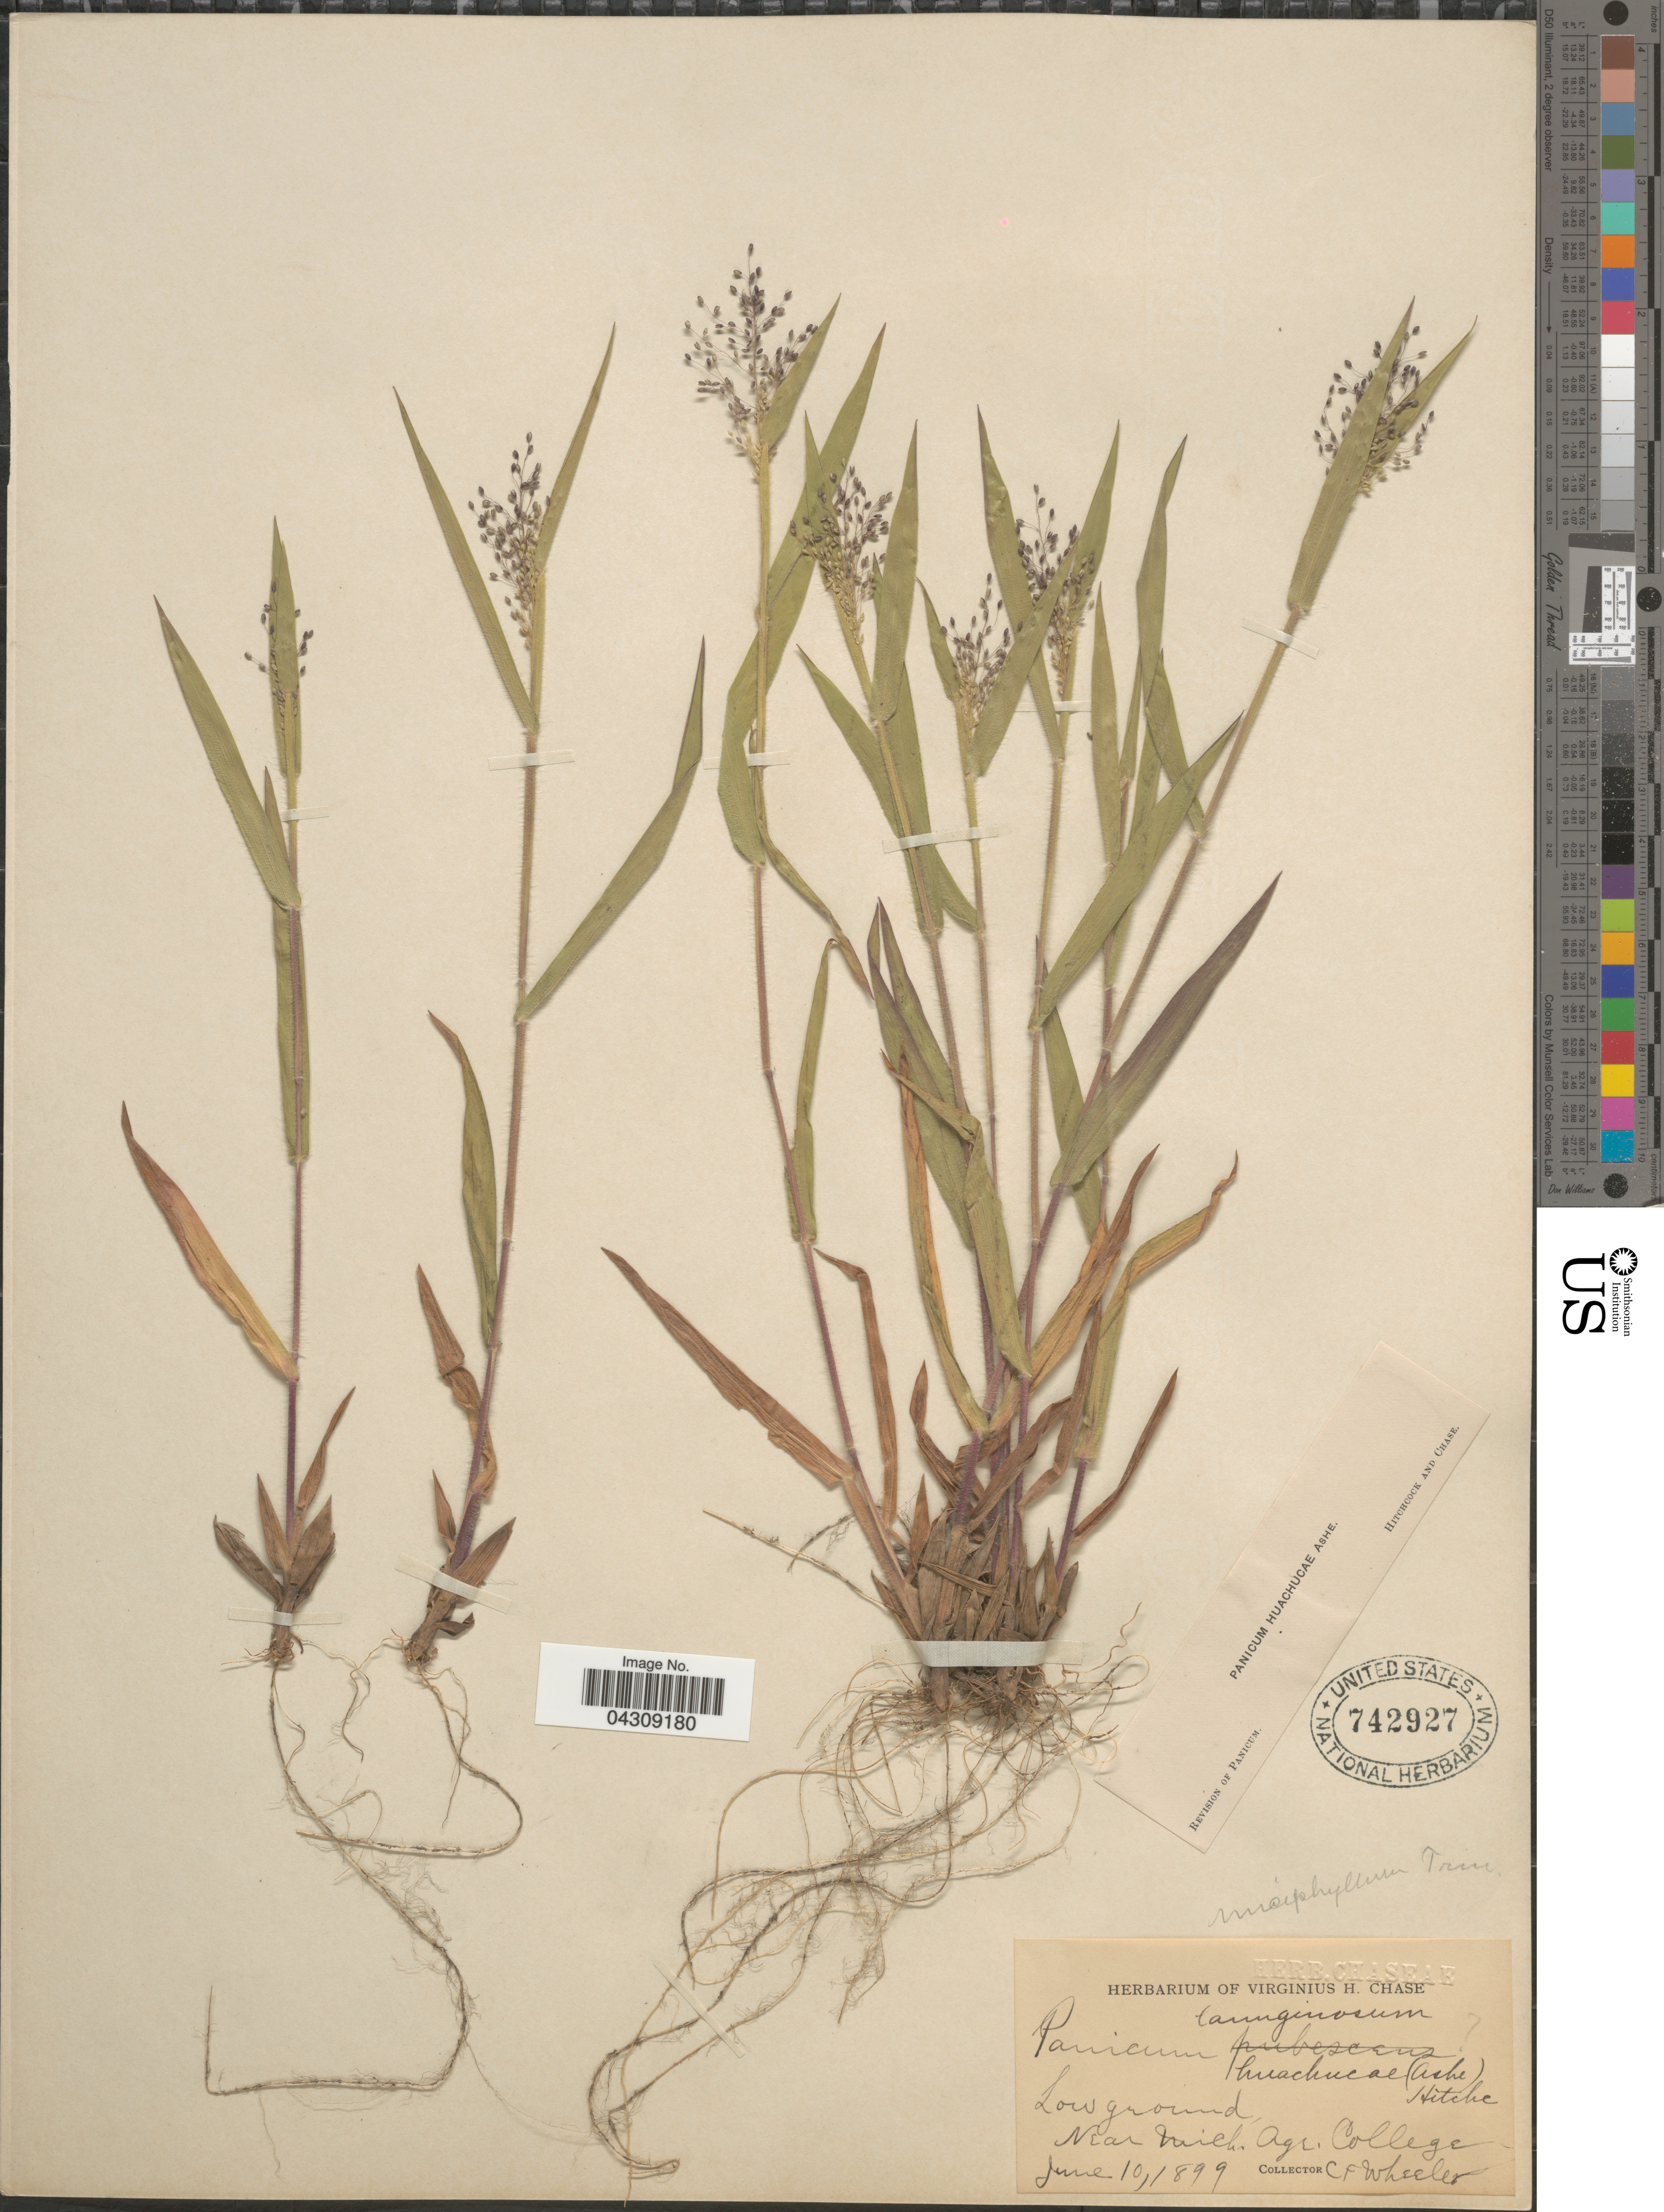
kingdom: Plantae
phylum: Tracheophyta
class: Liliopsida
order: Poales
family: Poaceae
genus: Dichanthelium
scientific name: Dichanthelium acuminatum var. acuminatum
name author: (Sw.) Gould & C.A. Clark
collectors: C. Wheeler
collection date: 1899-06-10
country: United States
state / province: Michigan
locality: Near Mich. Agr. College.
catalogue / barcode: US 742927